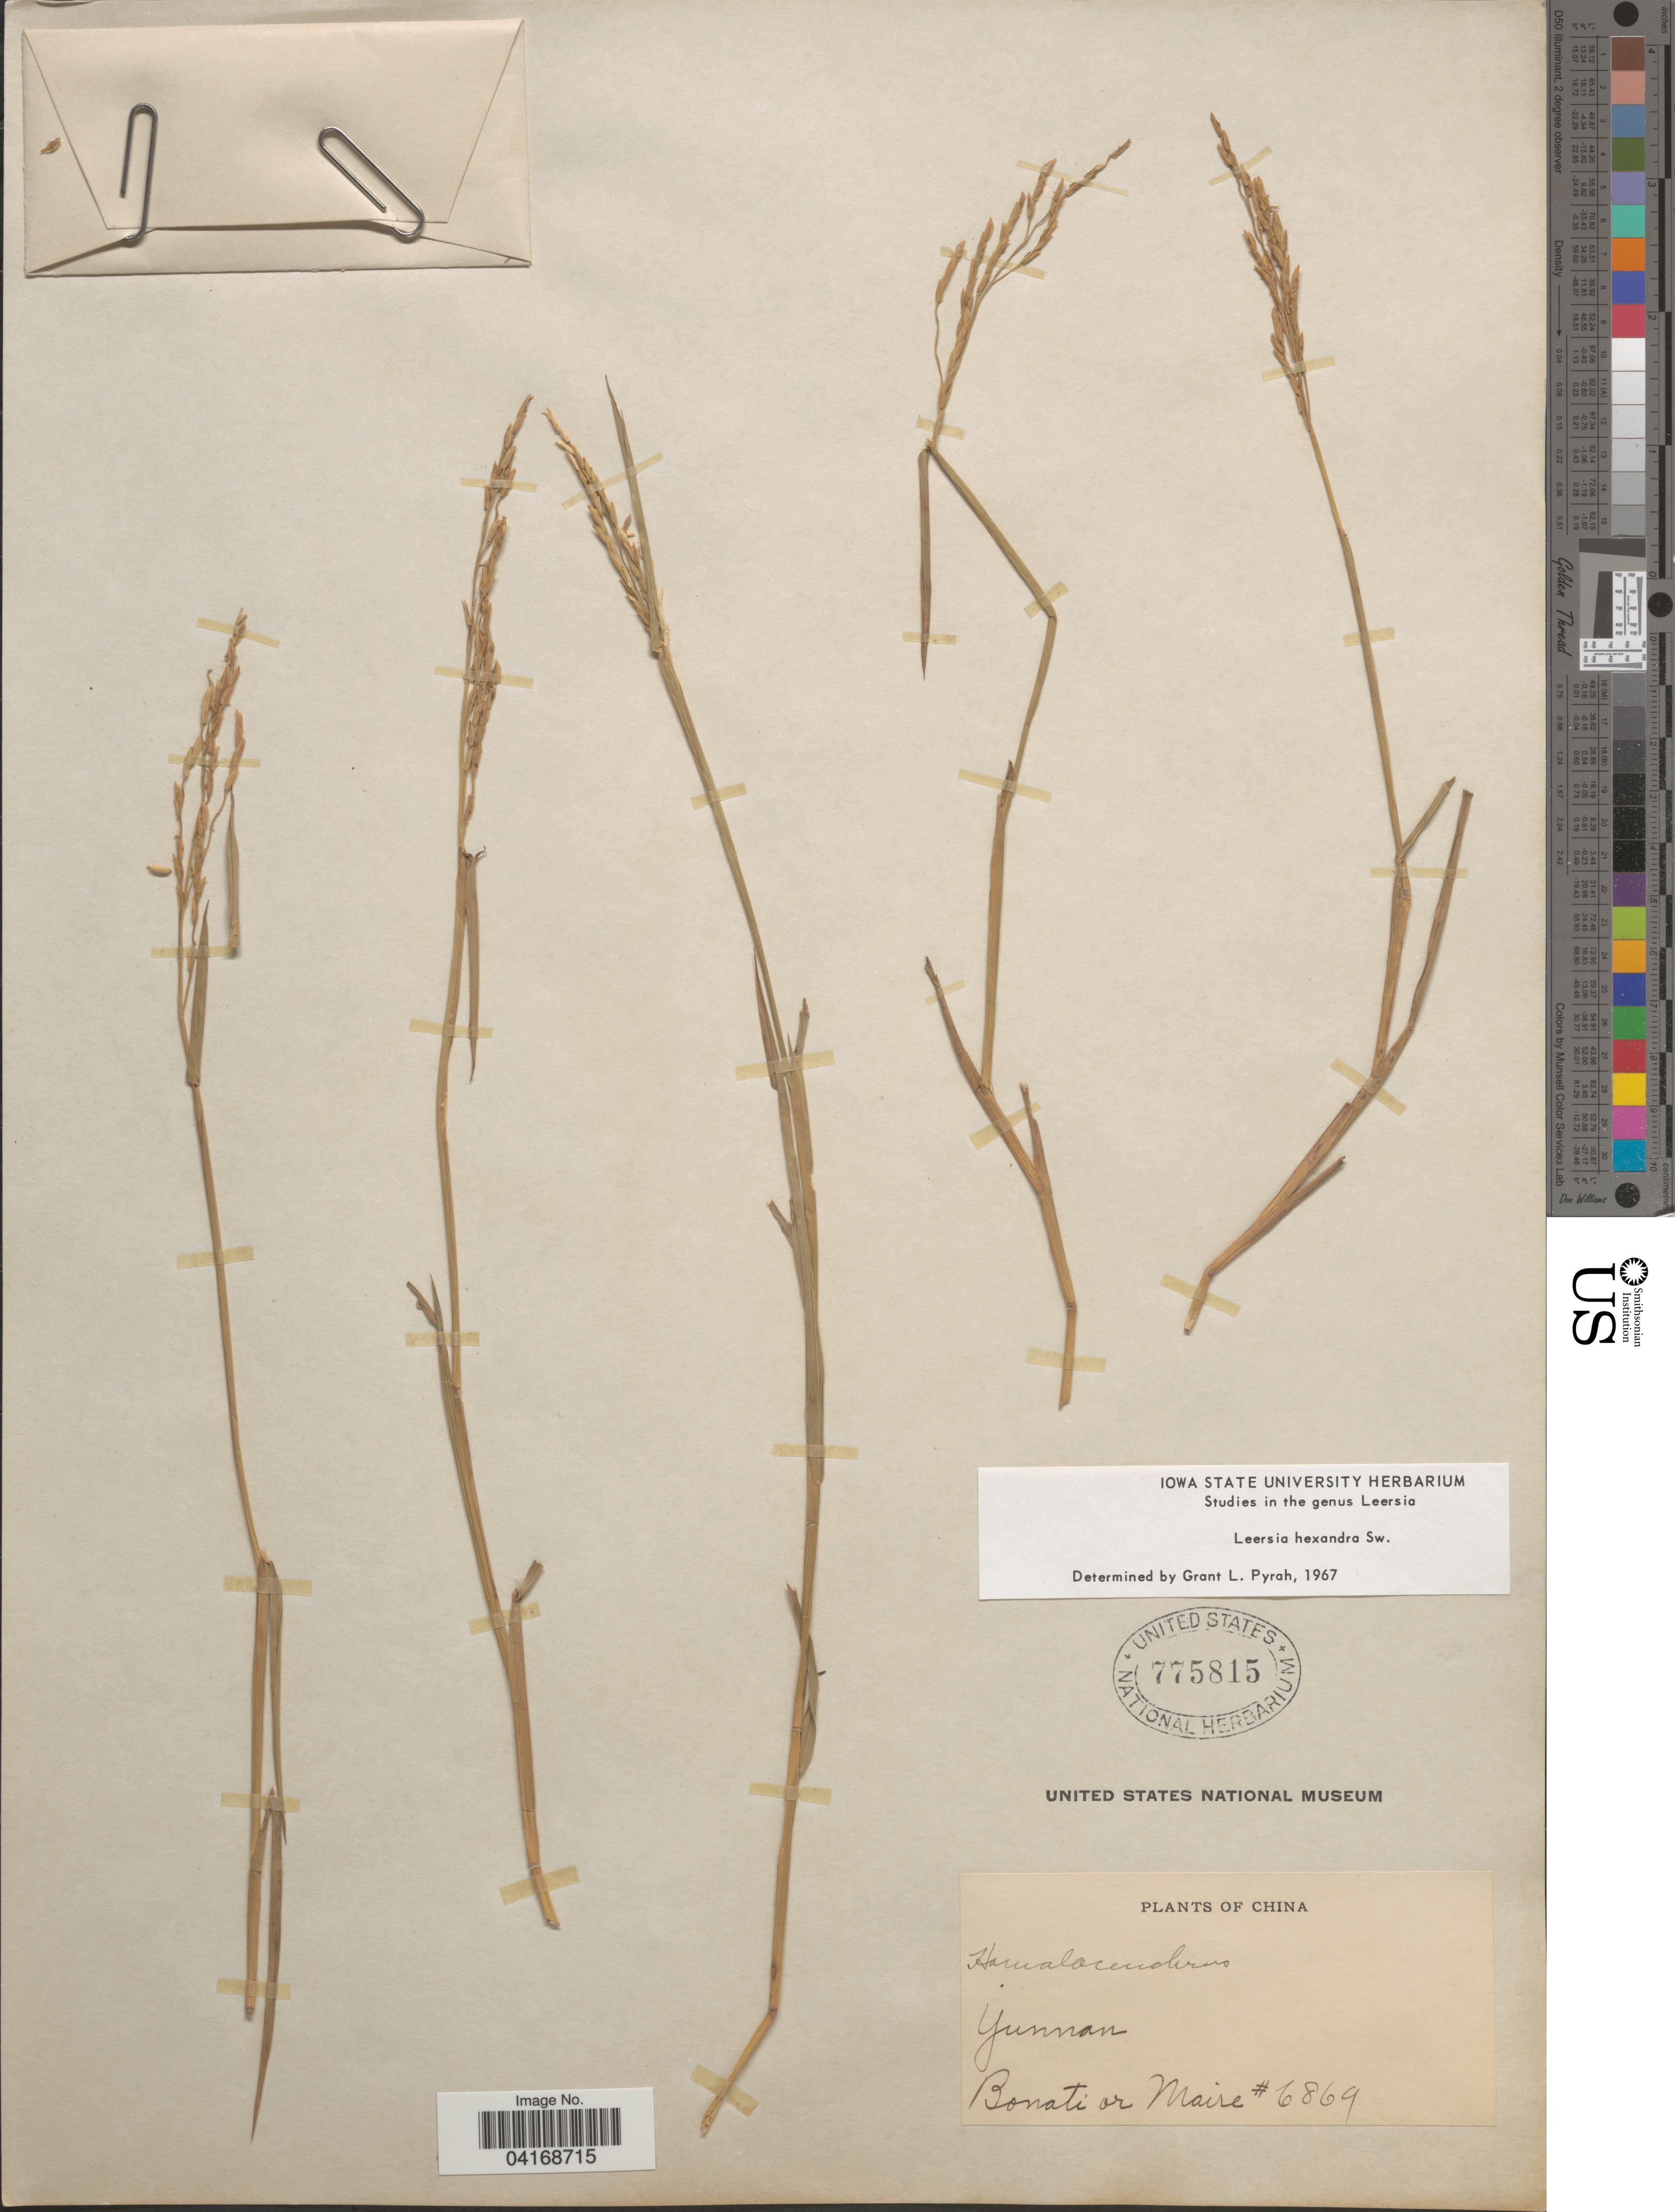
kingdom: Plantae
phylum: Tracheophyta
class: Liliopsida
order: Poales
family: Poaceae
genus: Leersia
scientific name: Leersia hexandra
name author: Sw.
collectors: -. Bonati & Maire, --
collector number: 6869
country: China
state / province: Yunnan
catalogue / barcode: US 775815